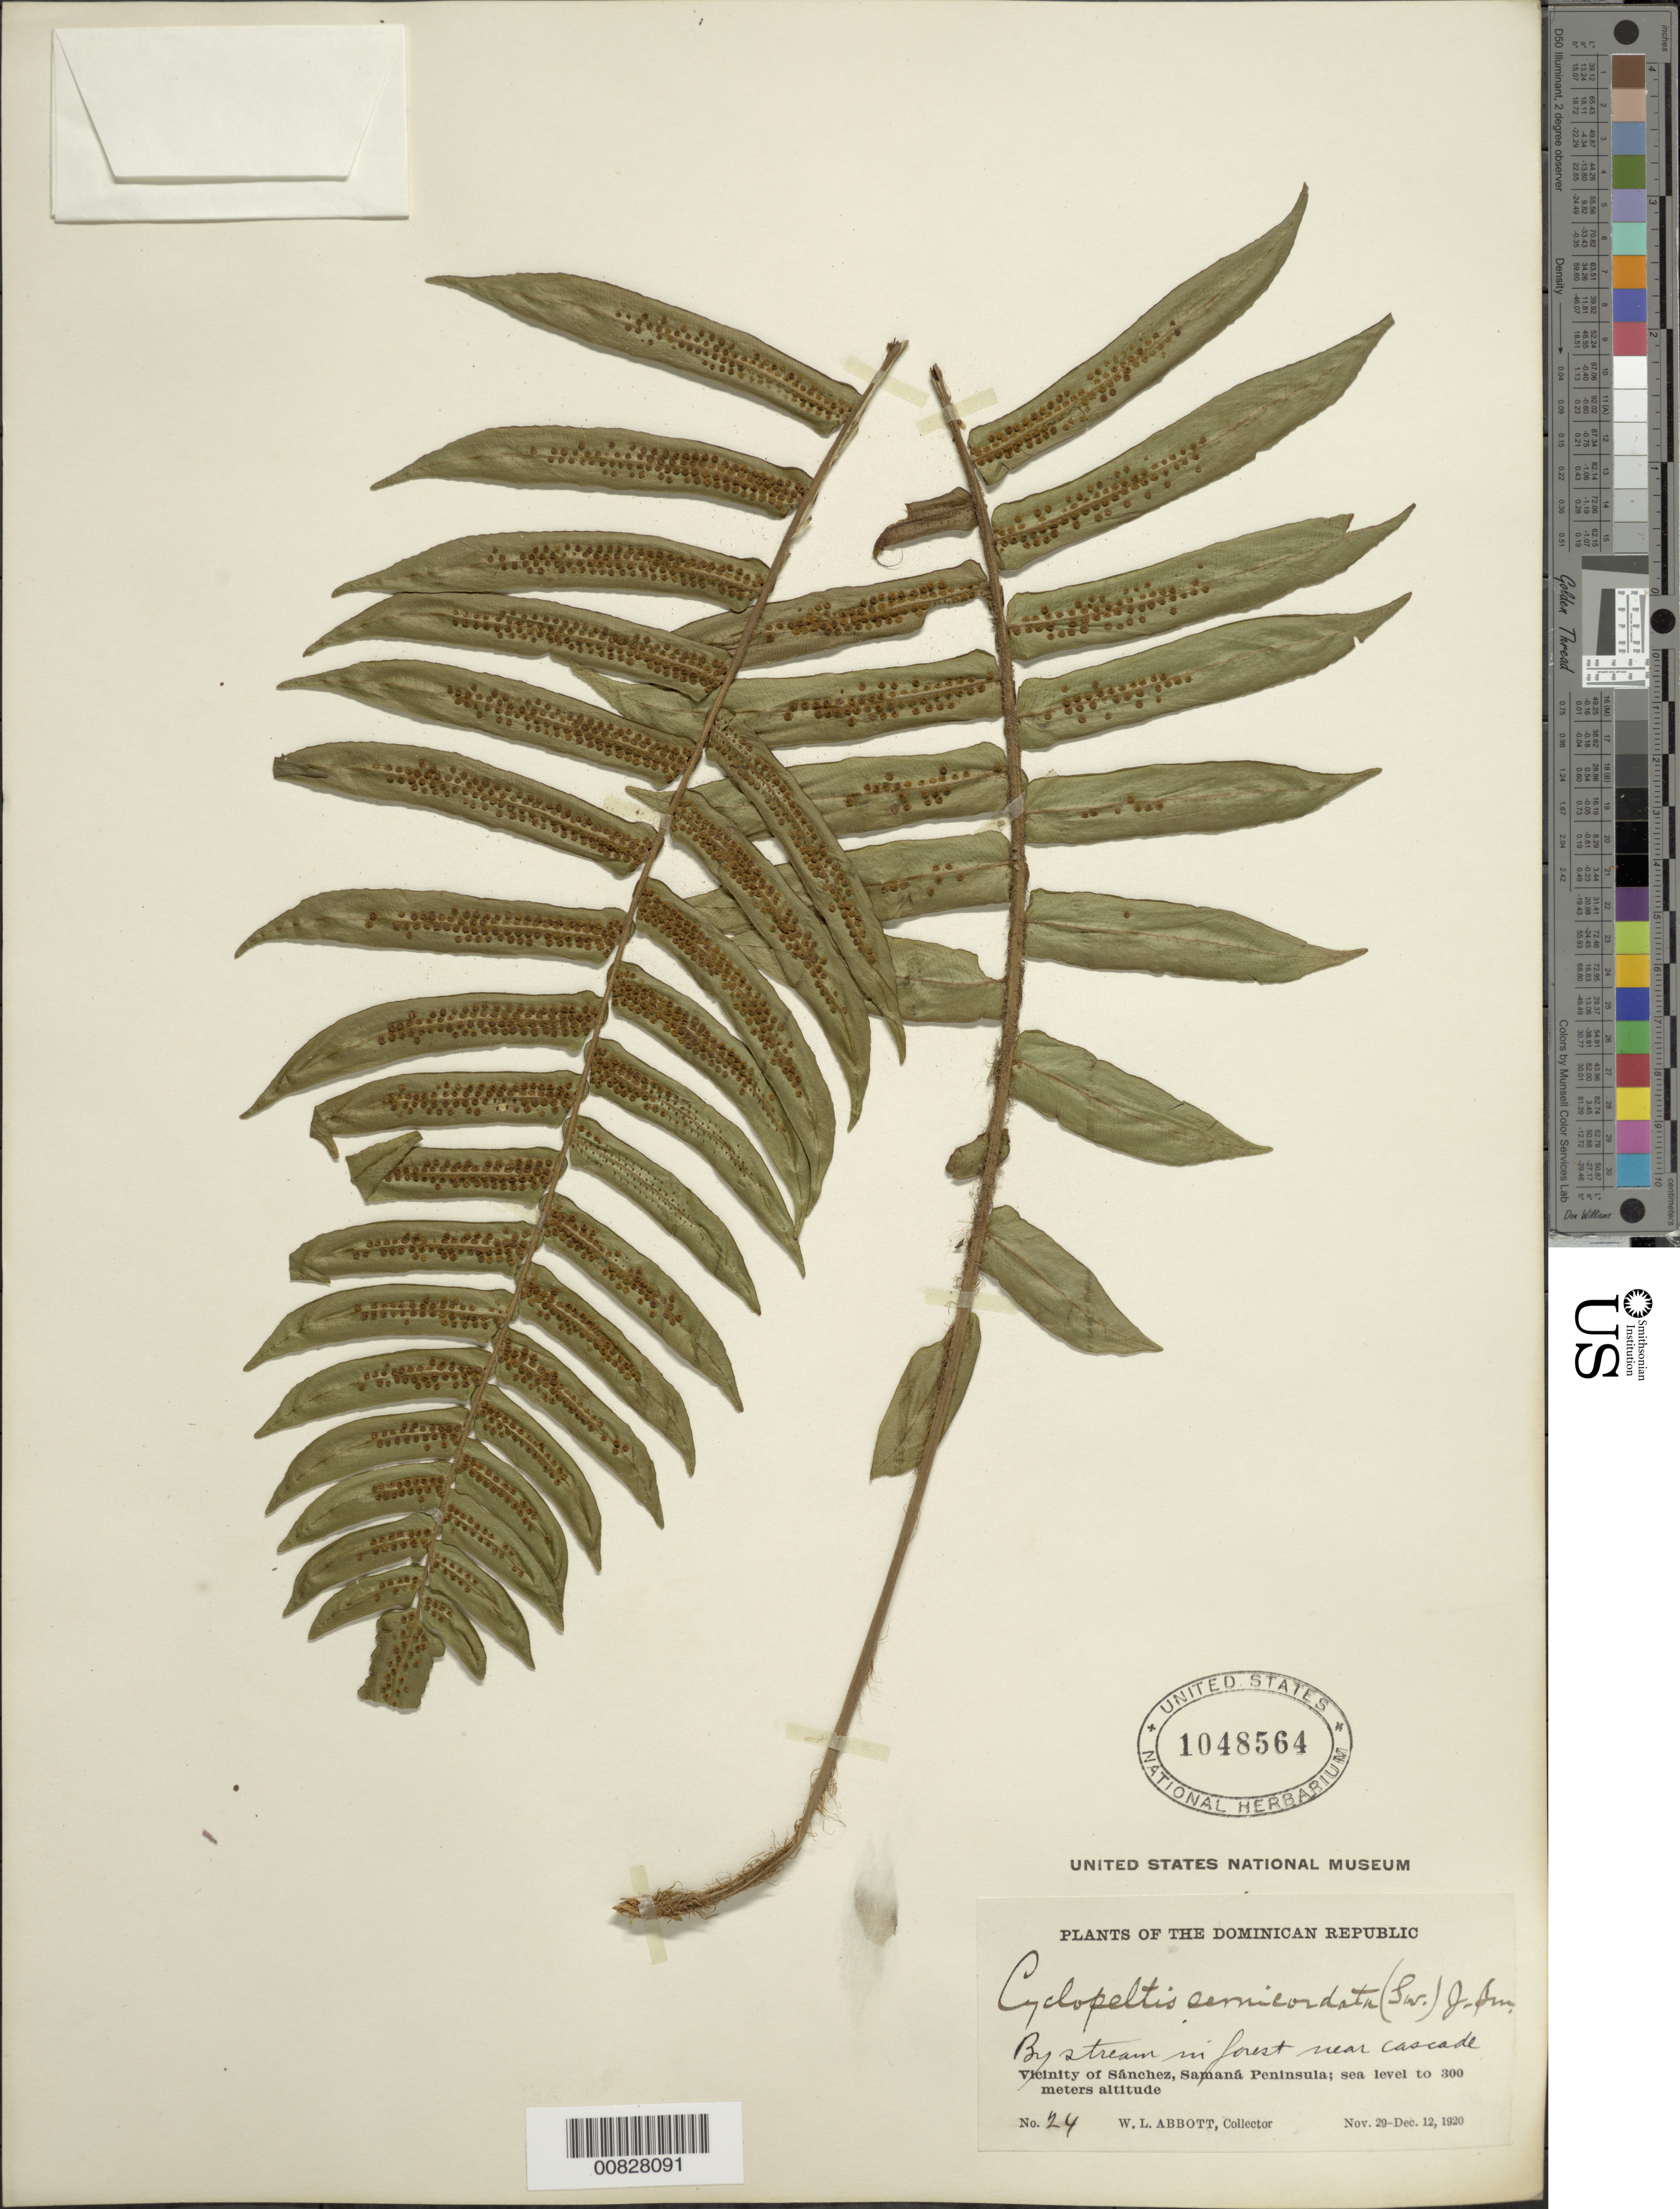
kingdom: Plantae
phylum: Tracheophyta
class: Polypodiopsida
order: Polypodiales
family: Lomariopsidaceae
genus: Cyclopeltis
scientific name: Cyclopeltis semicordata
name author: (Sw.) J. Sm.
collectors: W. L. Abbott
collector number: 24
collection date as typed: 29 Nov 1920 to 12 Dec 1920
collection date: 1920-11-29/1920-12-12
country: Dominican Republic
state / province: Samana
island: Hispaniola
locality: Samaná Peninsula, vicinity Sánchez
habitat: By stream in forest near cascade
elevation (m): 0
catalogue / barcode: US 1048564